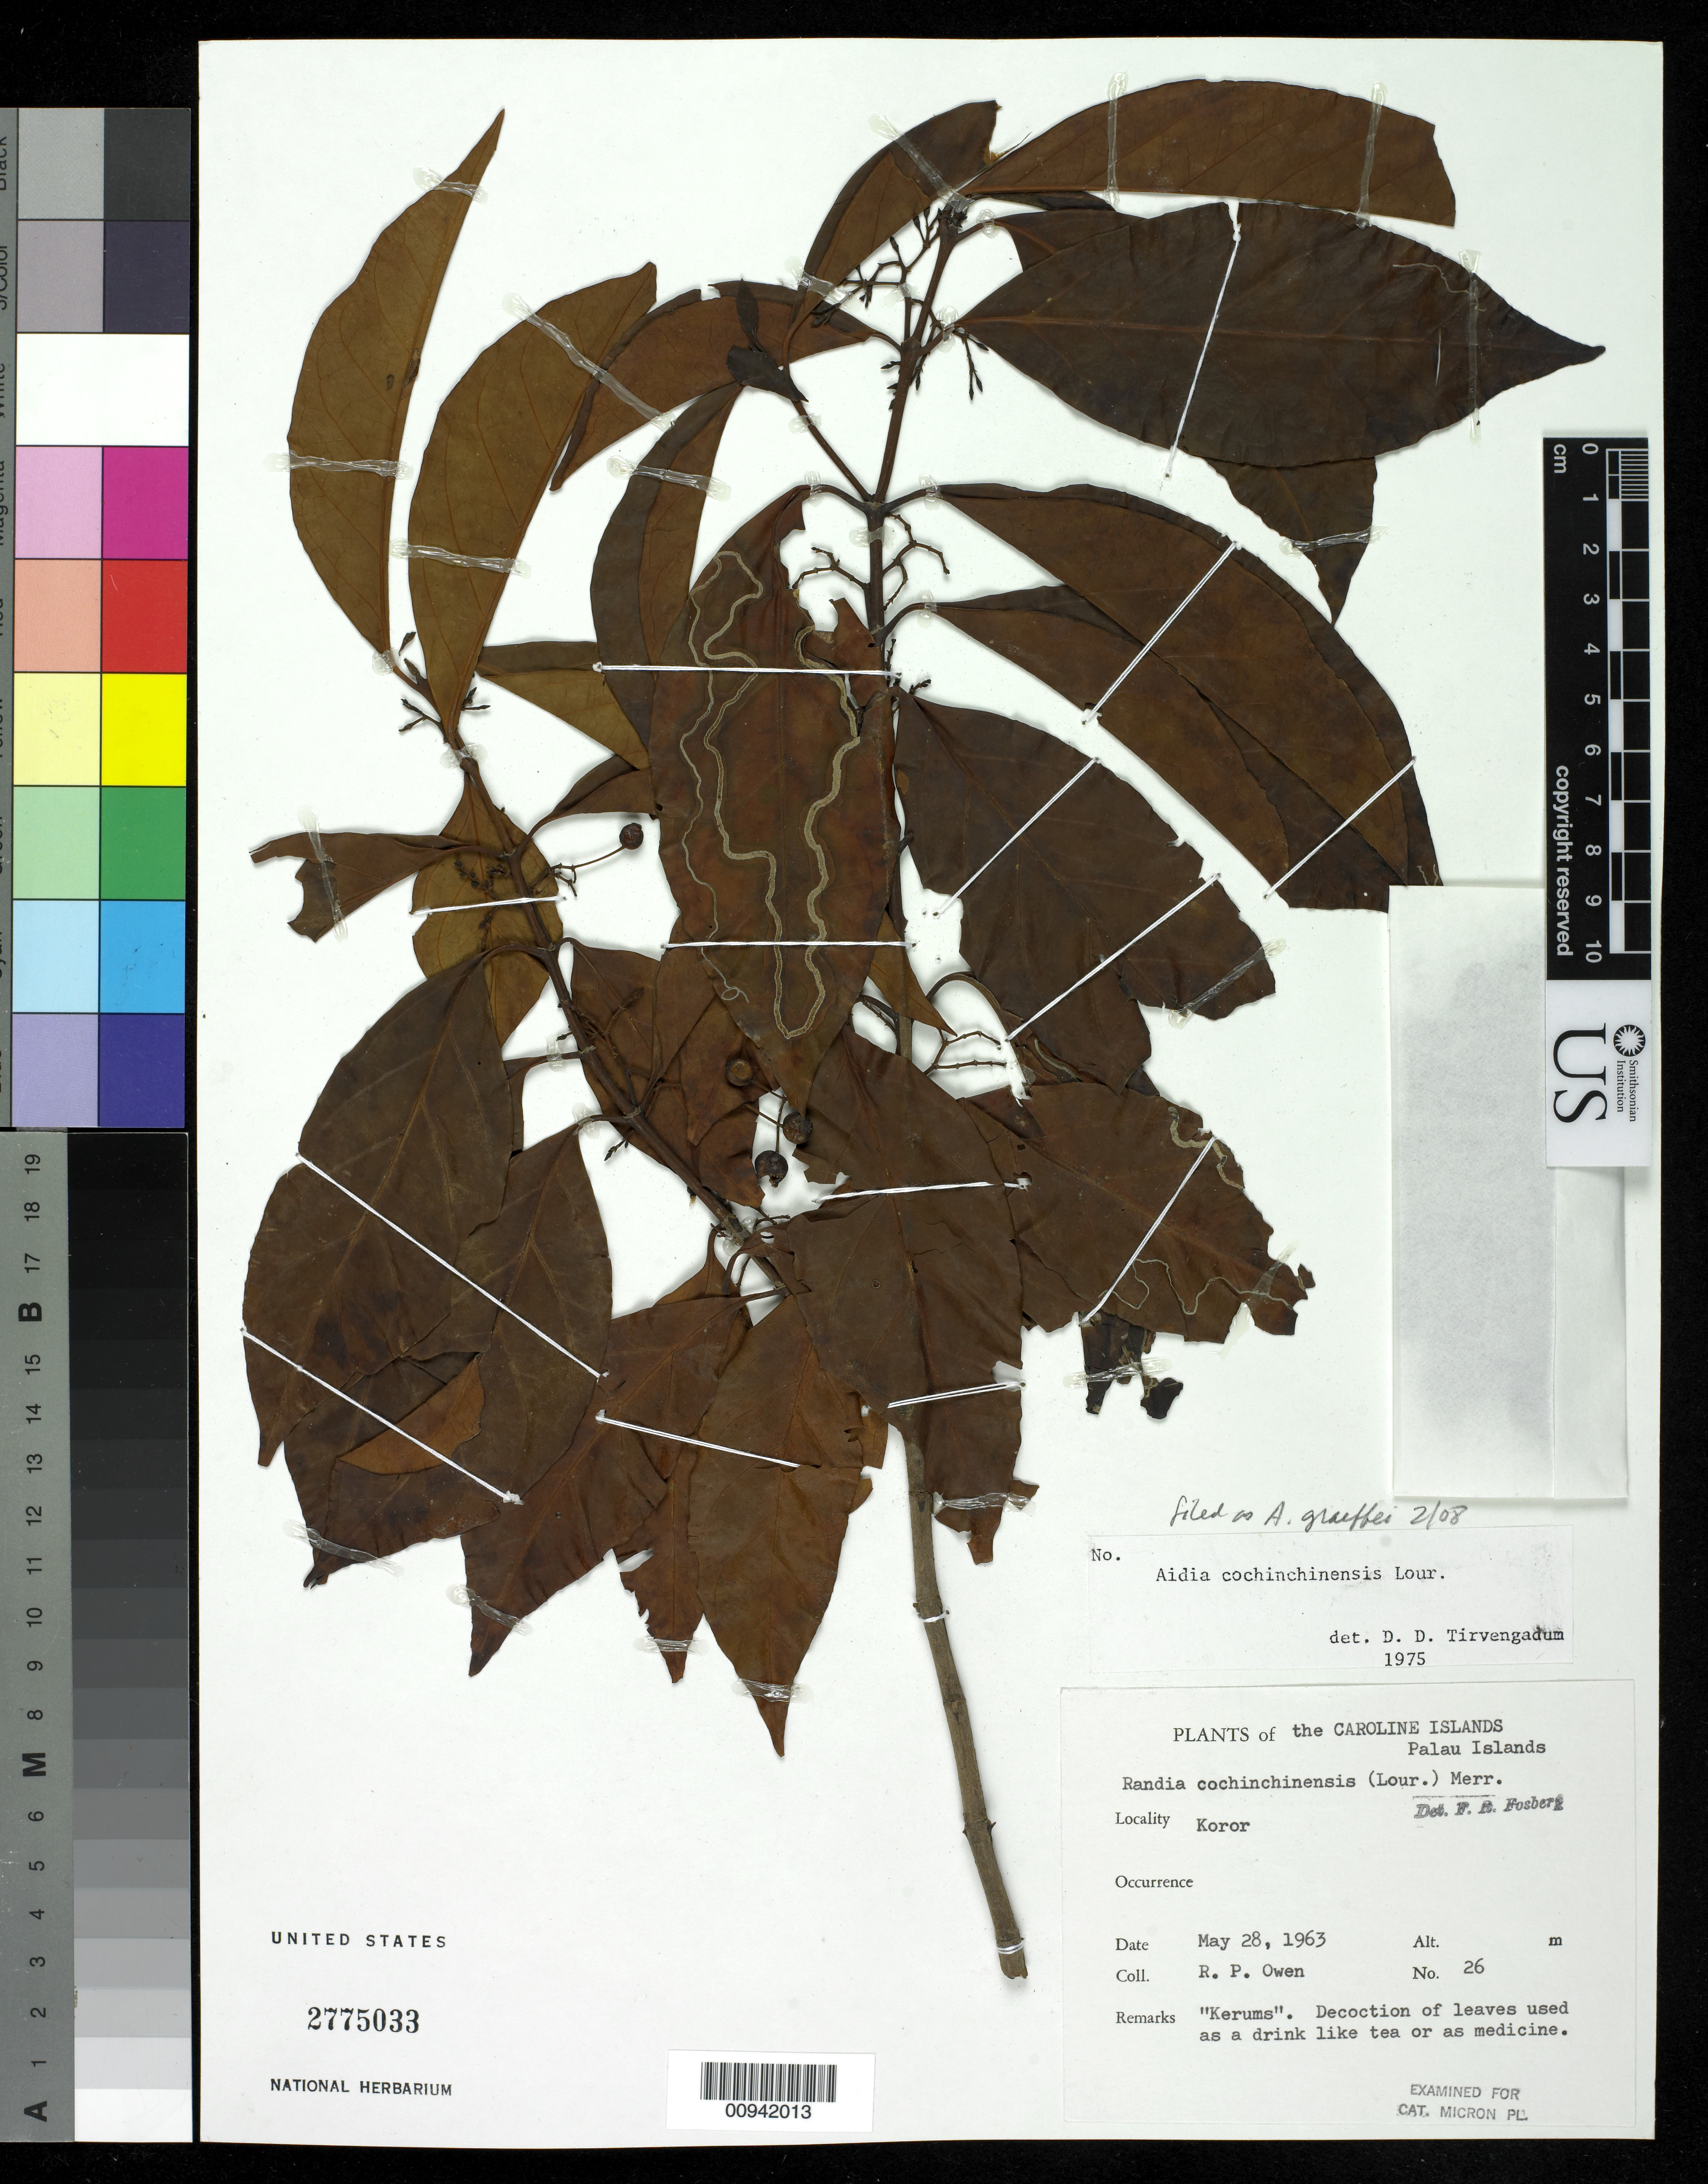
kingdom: Plantae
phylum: Tracheophyta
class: Magnoliopsida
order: Gentianales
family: Rubiaceae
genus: Aidia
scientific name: Aidia graeffei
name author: (Reinecke) Tirveng.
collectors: R. Owen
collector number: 26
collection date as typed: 28 May 1963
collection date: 1963-05-28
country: Palau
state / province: Koror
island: Oreor (Koror)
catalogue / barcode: US 2775033